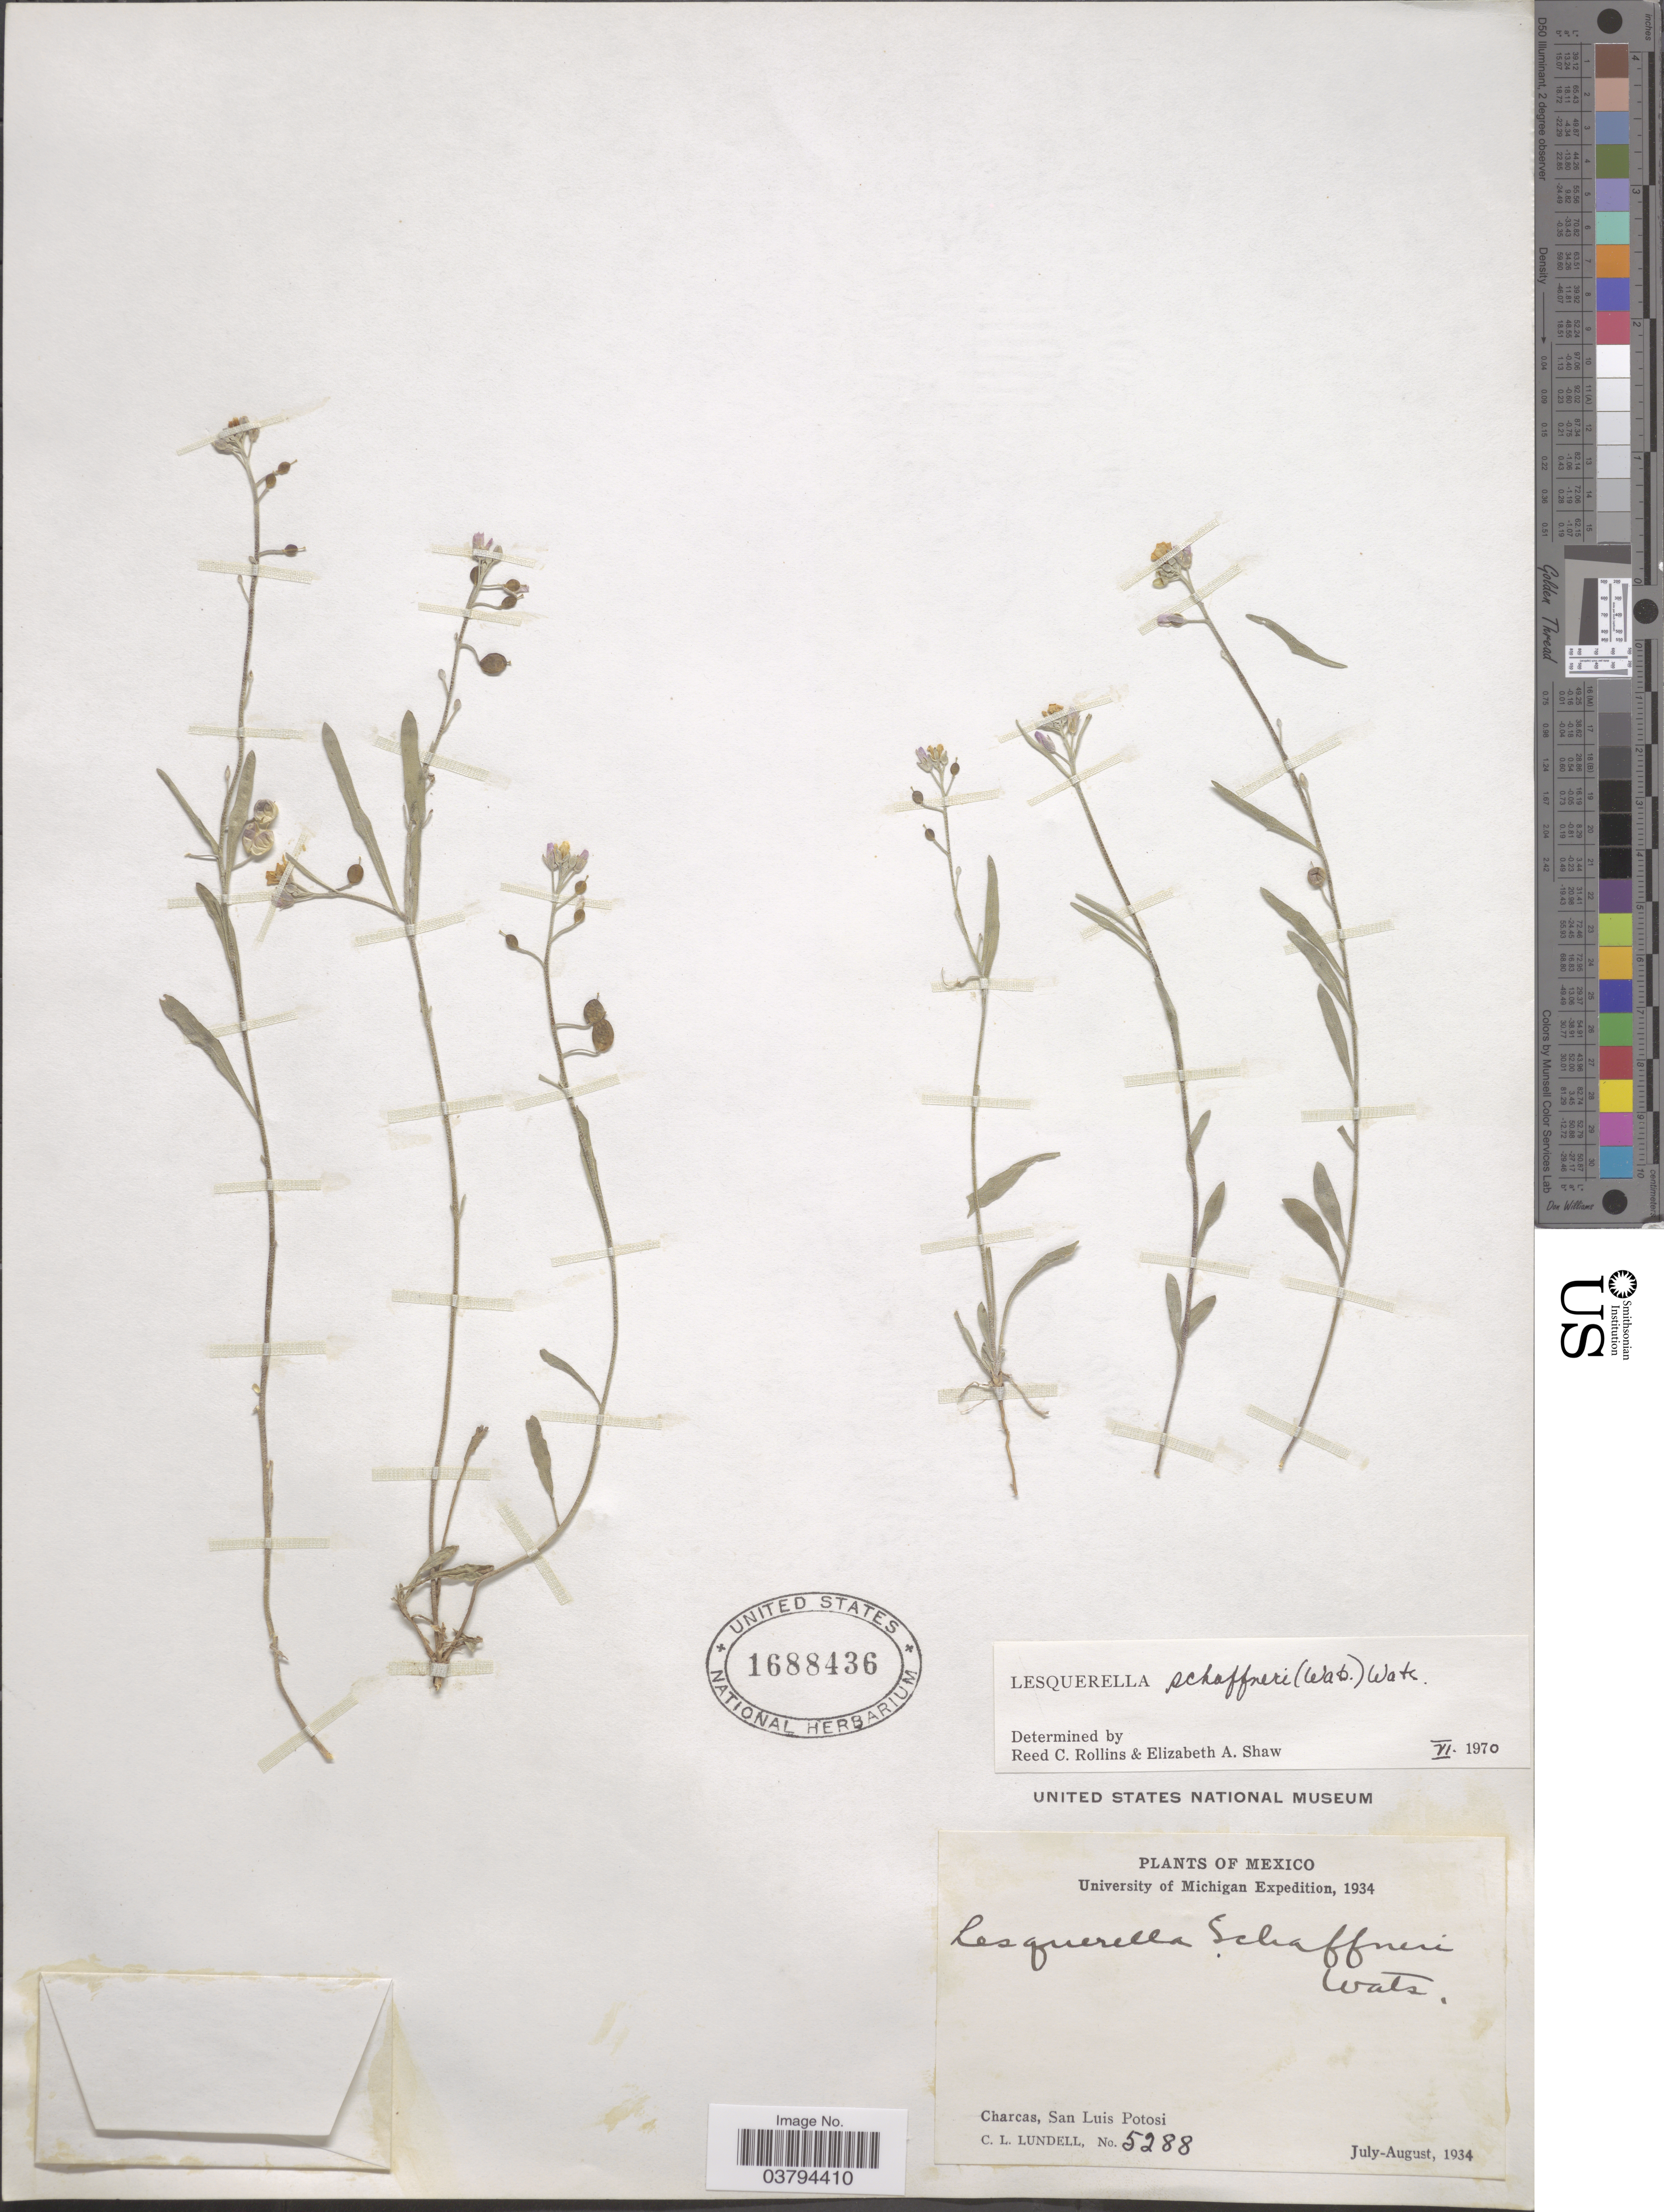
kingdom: Plantae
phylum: Tracheophyta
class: Magnoliopsida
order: Brassicales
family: Brassicaceae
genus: Lesquerella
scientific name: Lesquerella schaffneri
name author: S. Watson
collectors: C. L. Lundell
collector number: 5288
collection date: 1934-07/1934-08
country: Mexico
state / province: San Luis Potosí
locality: Charcas, San luis Potosi.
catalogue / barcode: US 1688436